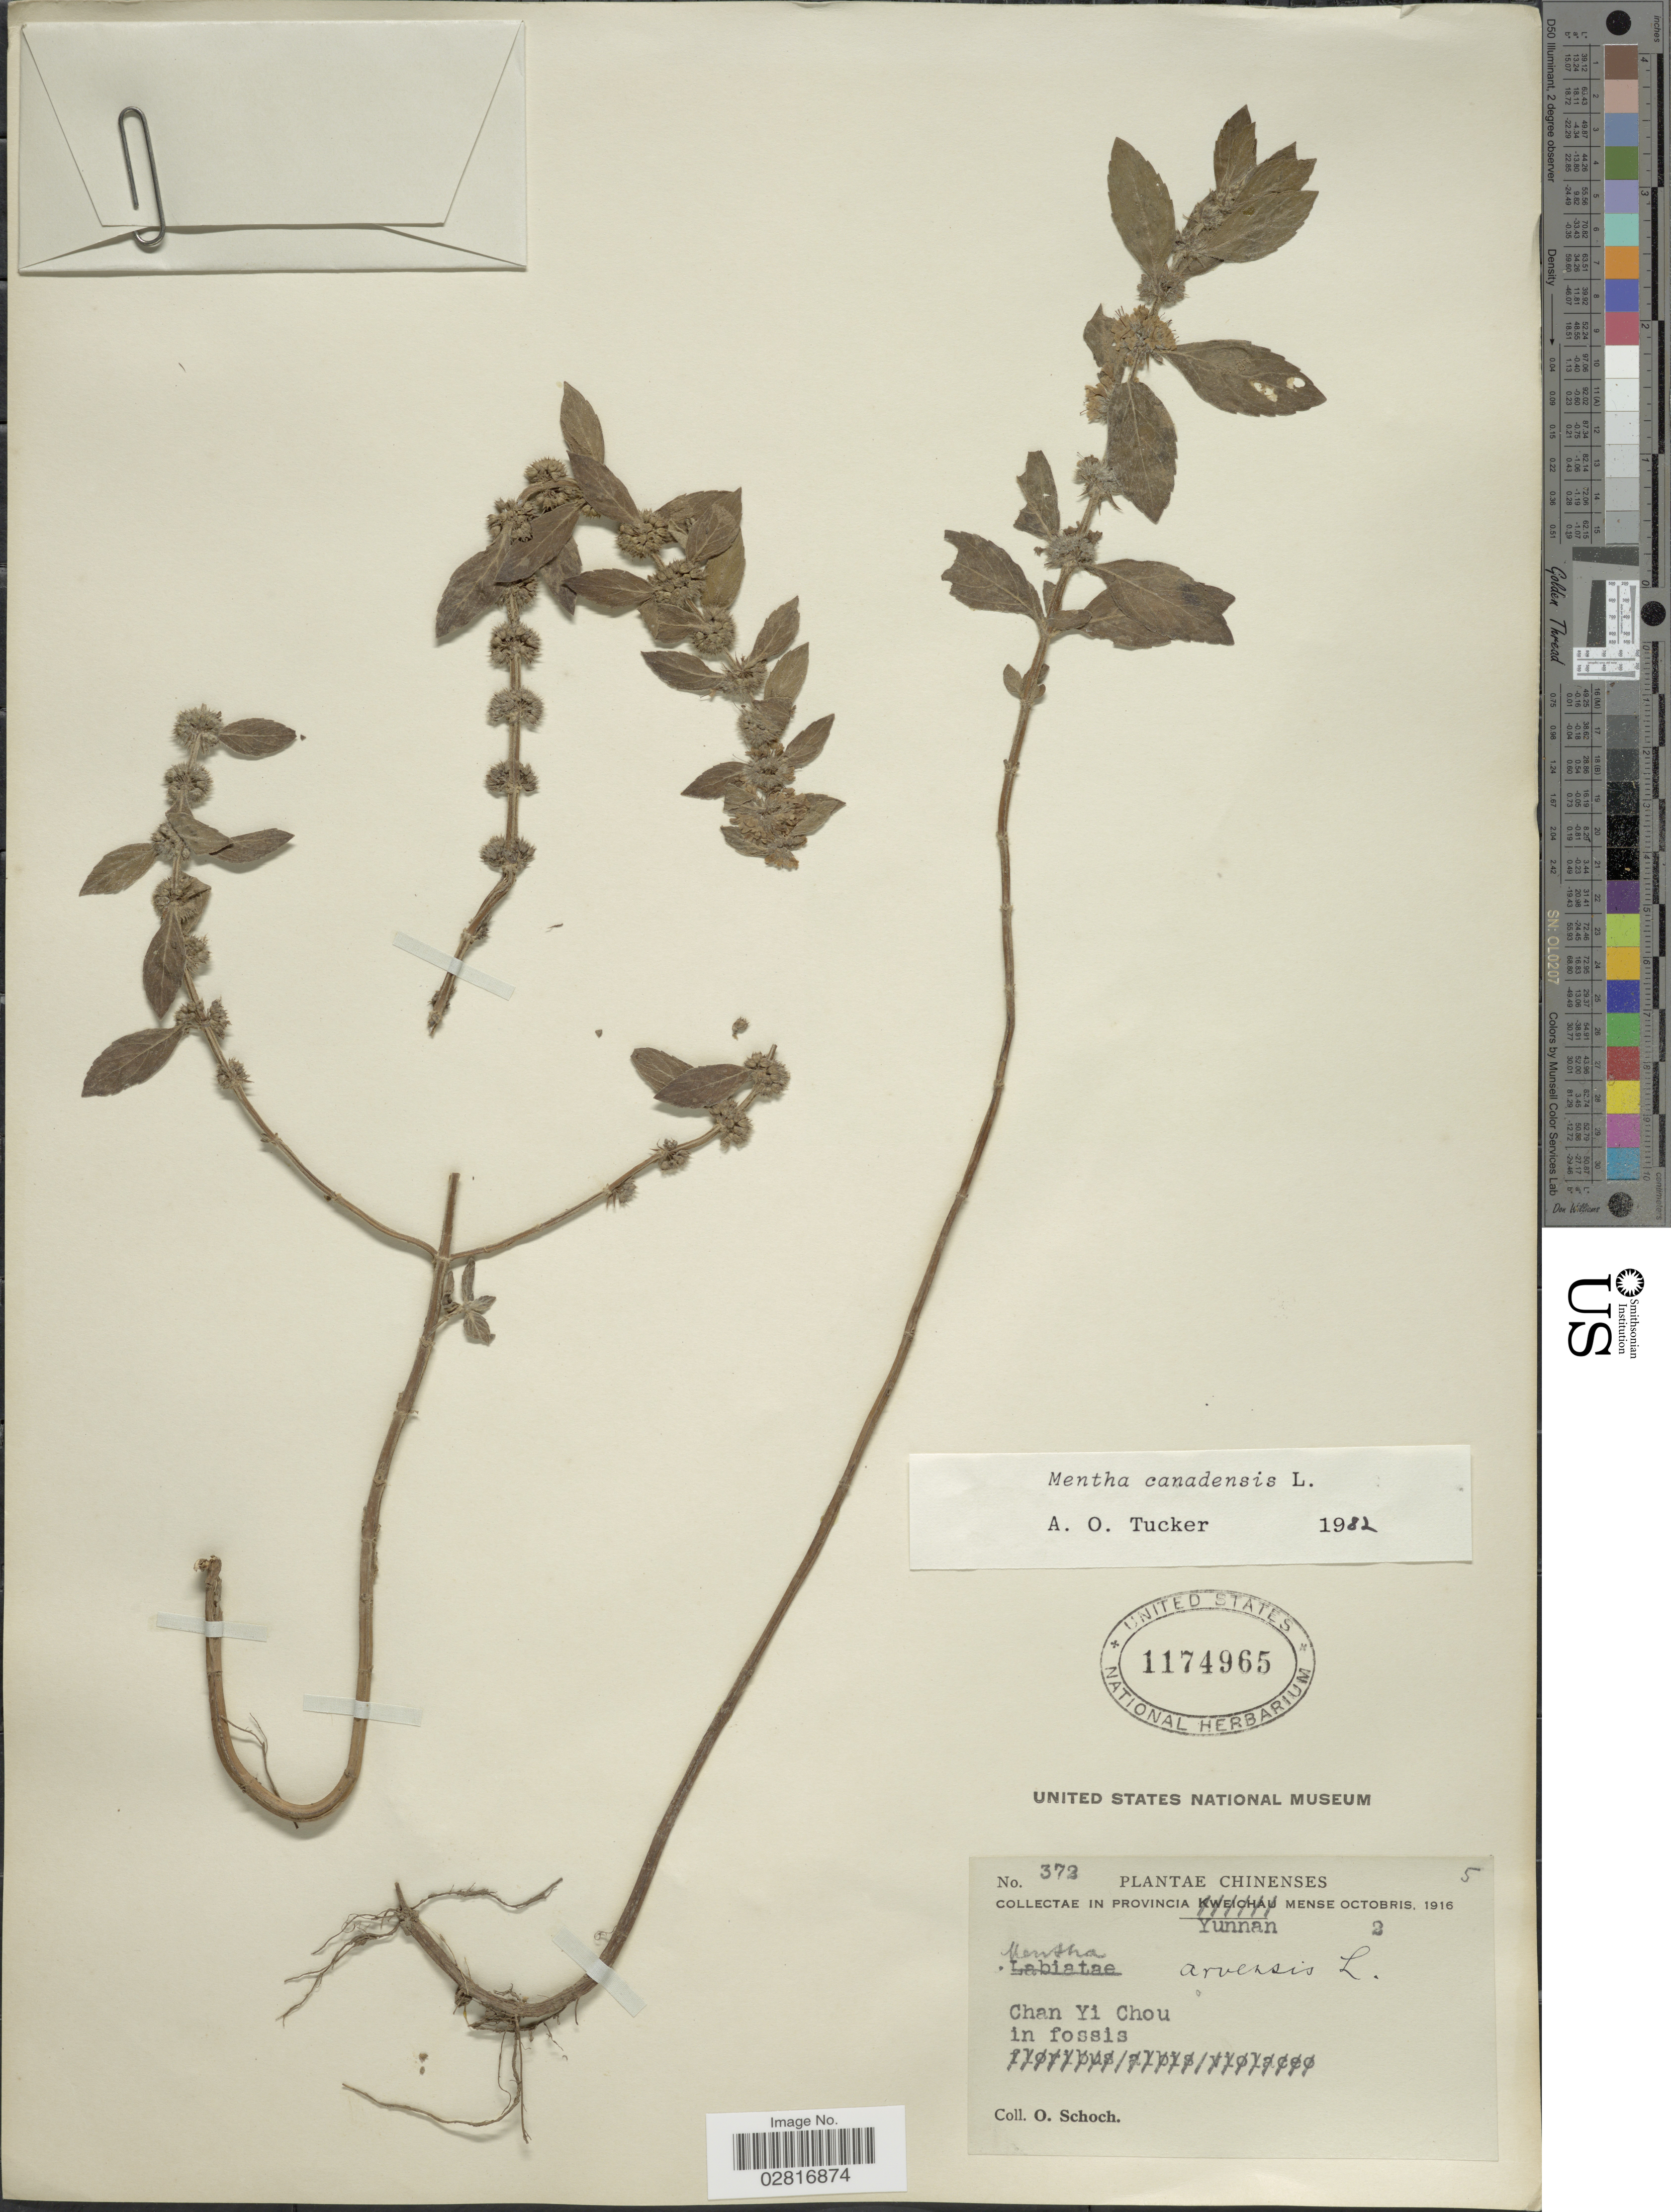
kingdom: Plantae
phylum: Tracheophyta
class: Magnoliopsida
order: Lamiales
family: Lamiaceae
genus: Mentha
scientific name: Mentha canadensis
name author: L.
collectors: O. Schoch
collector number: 372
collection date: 1916-10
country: China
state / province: Yunnan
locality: In Provincia Yunnan, Chan Yi Chou.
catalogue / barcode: US 1174965